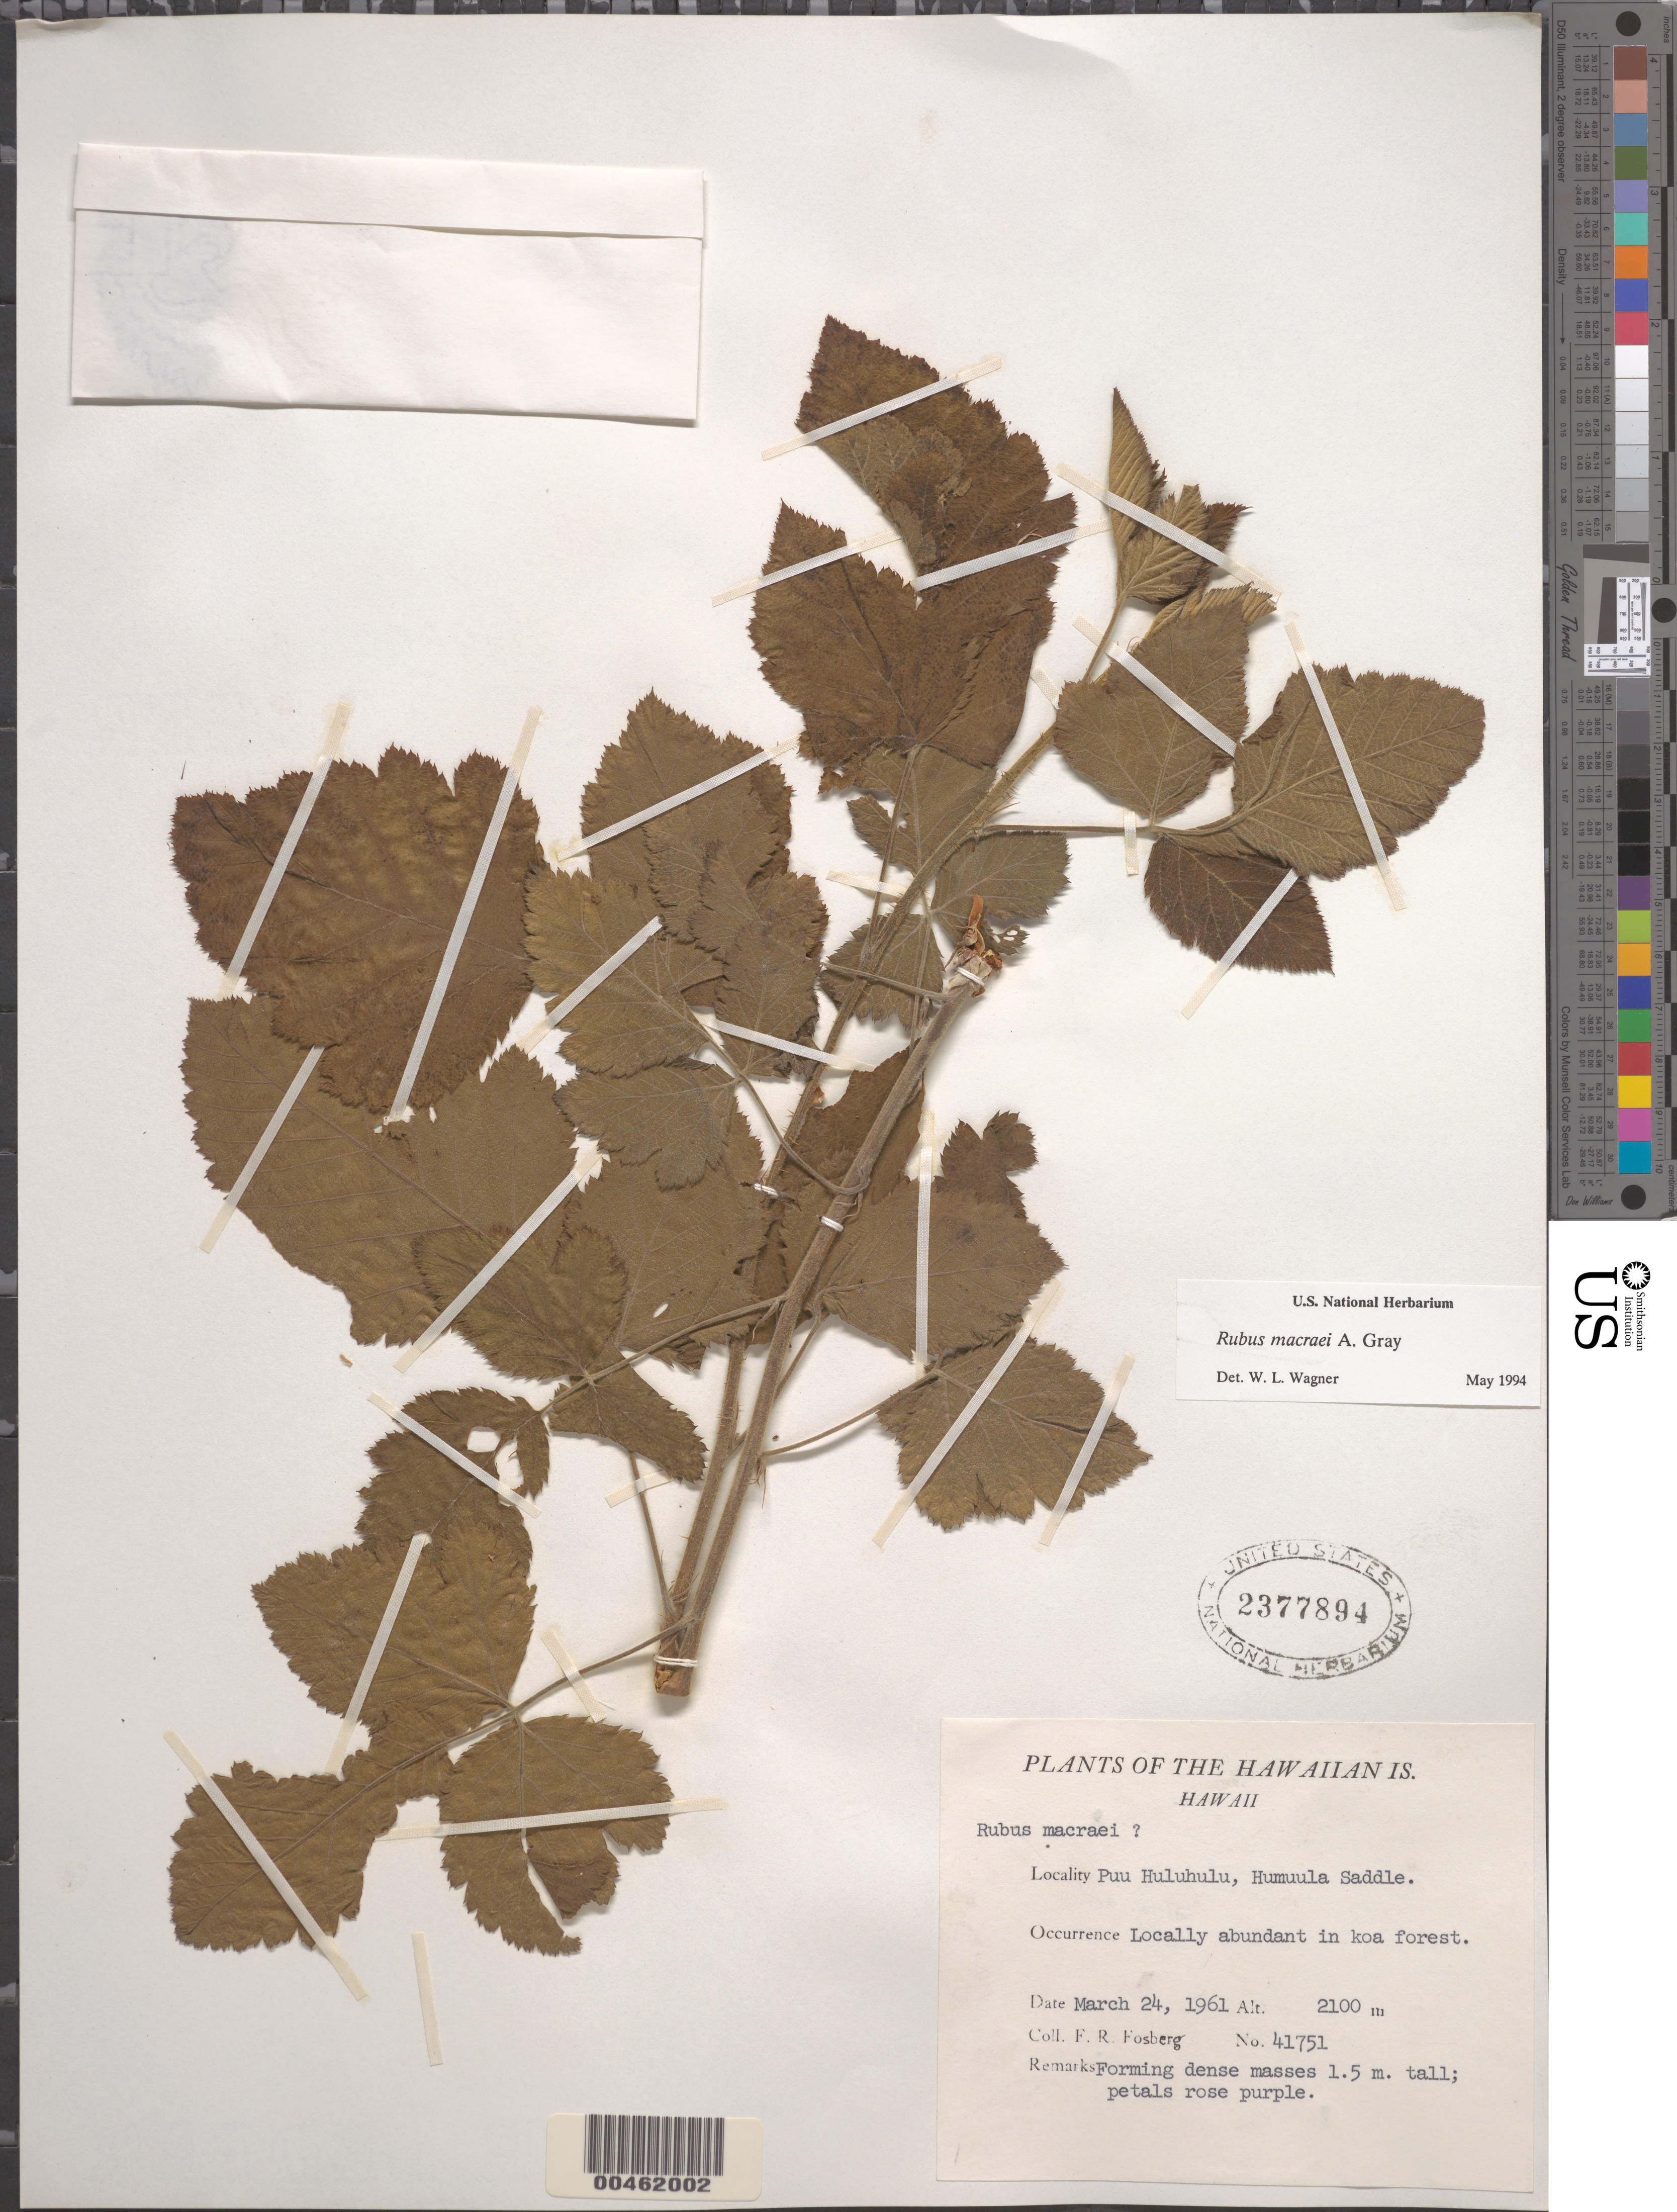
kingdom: Plantae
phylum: Tracheophyta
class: Magnoliopsida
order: Rosales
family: Rosaceae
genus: Rubus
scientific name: Rubus macraei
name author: A. Gray in Wilkes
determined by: Wagner, W. L., (BOT), Smithsonian Institution - National Museum of Natural History (UNITED STATES)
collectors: F. R. Fosberg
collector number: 41751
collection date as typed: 24 Mar 1961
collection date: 1961-03-24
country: United States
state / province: Hawaii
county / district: Hawaii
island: Hawaii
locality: Puu Huluhulu, Humuula Saddle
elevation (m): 2100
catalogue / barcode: US 2377894